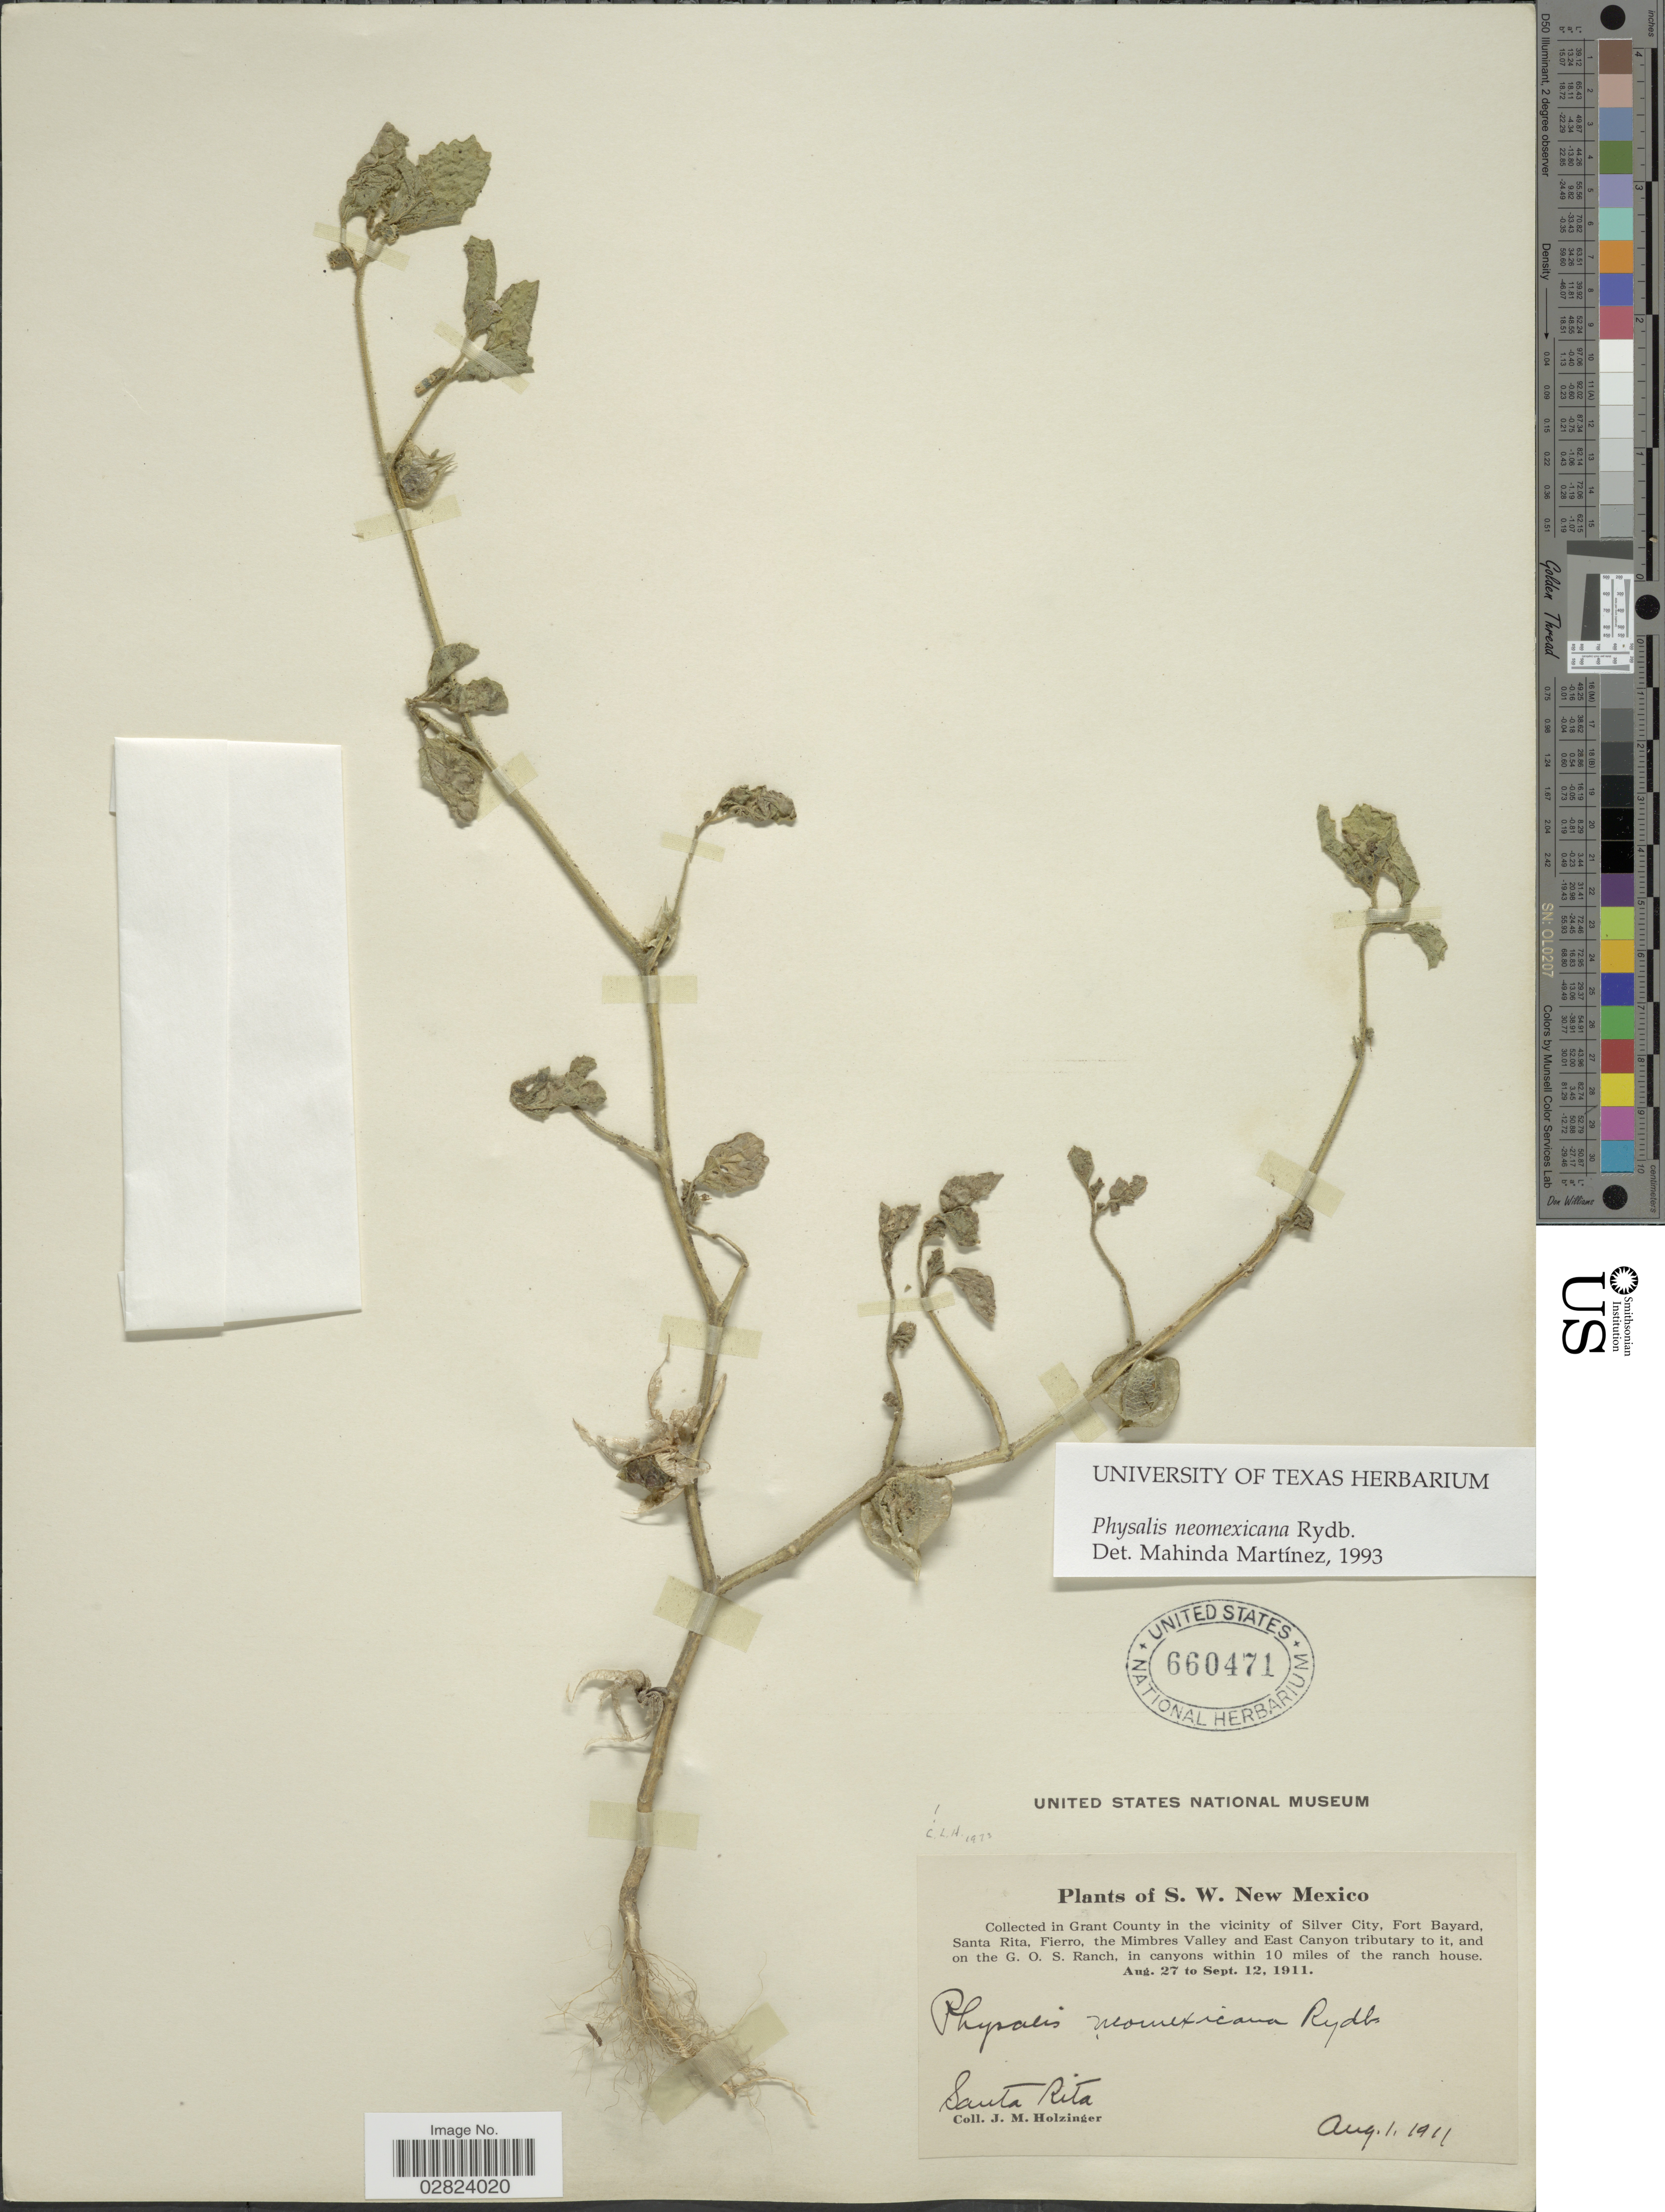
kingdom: Plantae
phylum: Tracheophyta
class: Magnoliopsida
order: Solanales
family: Solanaceae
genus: Physalis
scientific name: Physalis neomexicana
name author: Rydb.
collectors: J. M. Holzinger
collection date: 1911-08-01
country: United States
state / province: New Mexico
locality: S.W. New Mexico. Grant County in the vicinity of Silver City, Fort Bayard, Santa Rita, Fierro, the Mimbres Valley and East Canyon tributary to it, and on the G.O.S. Ranch, in canyons within 10 miles of the ranch house. Santa Rita.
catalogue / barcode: US 660471